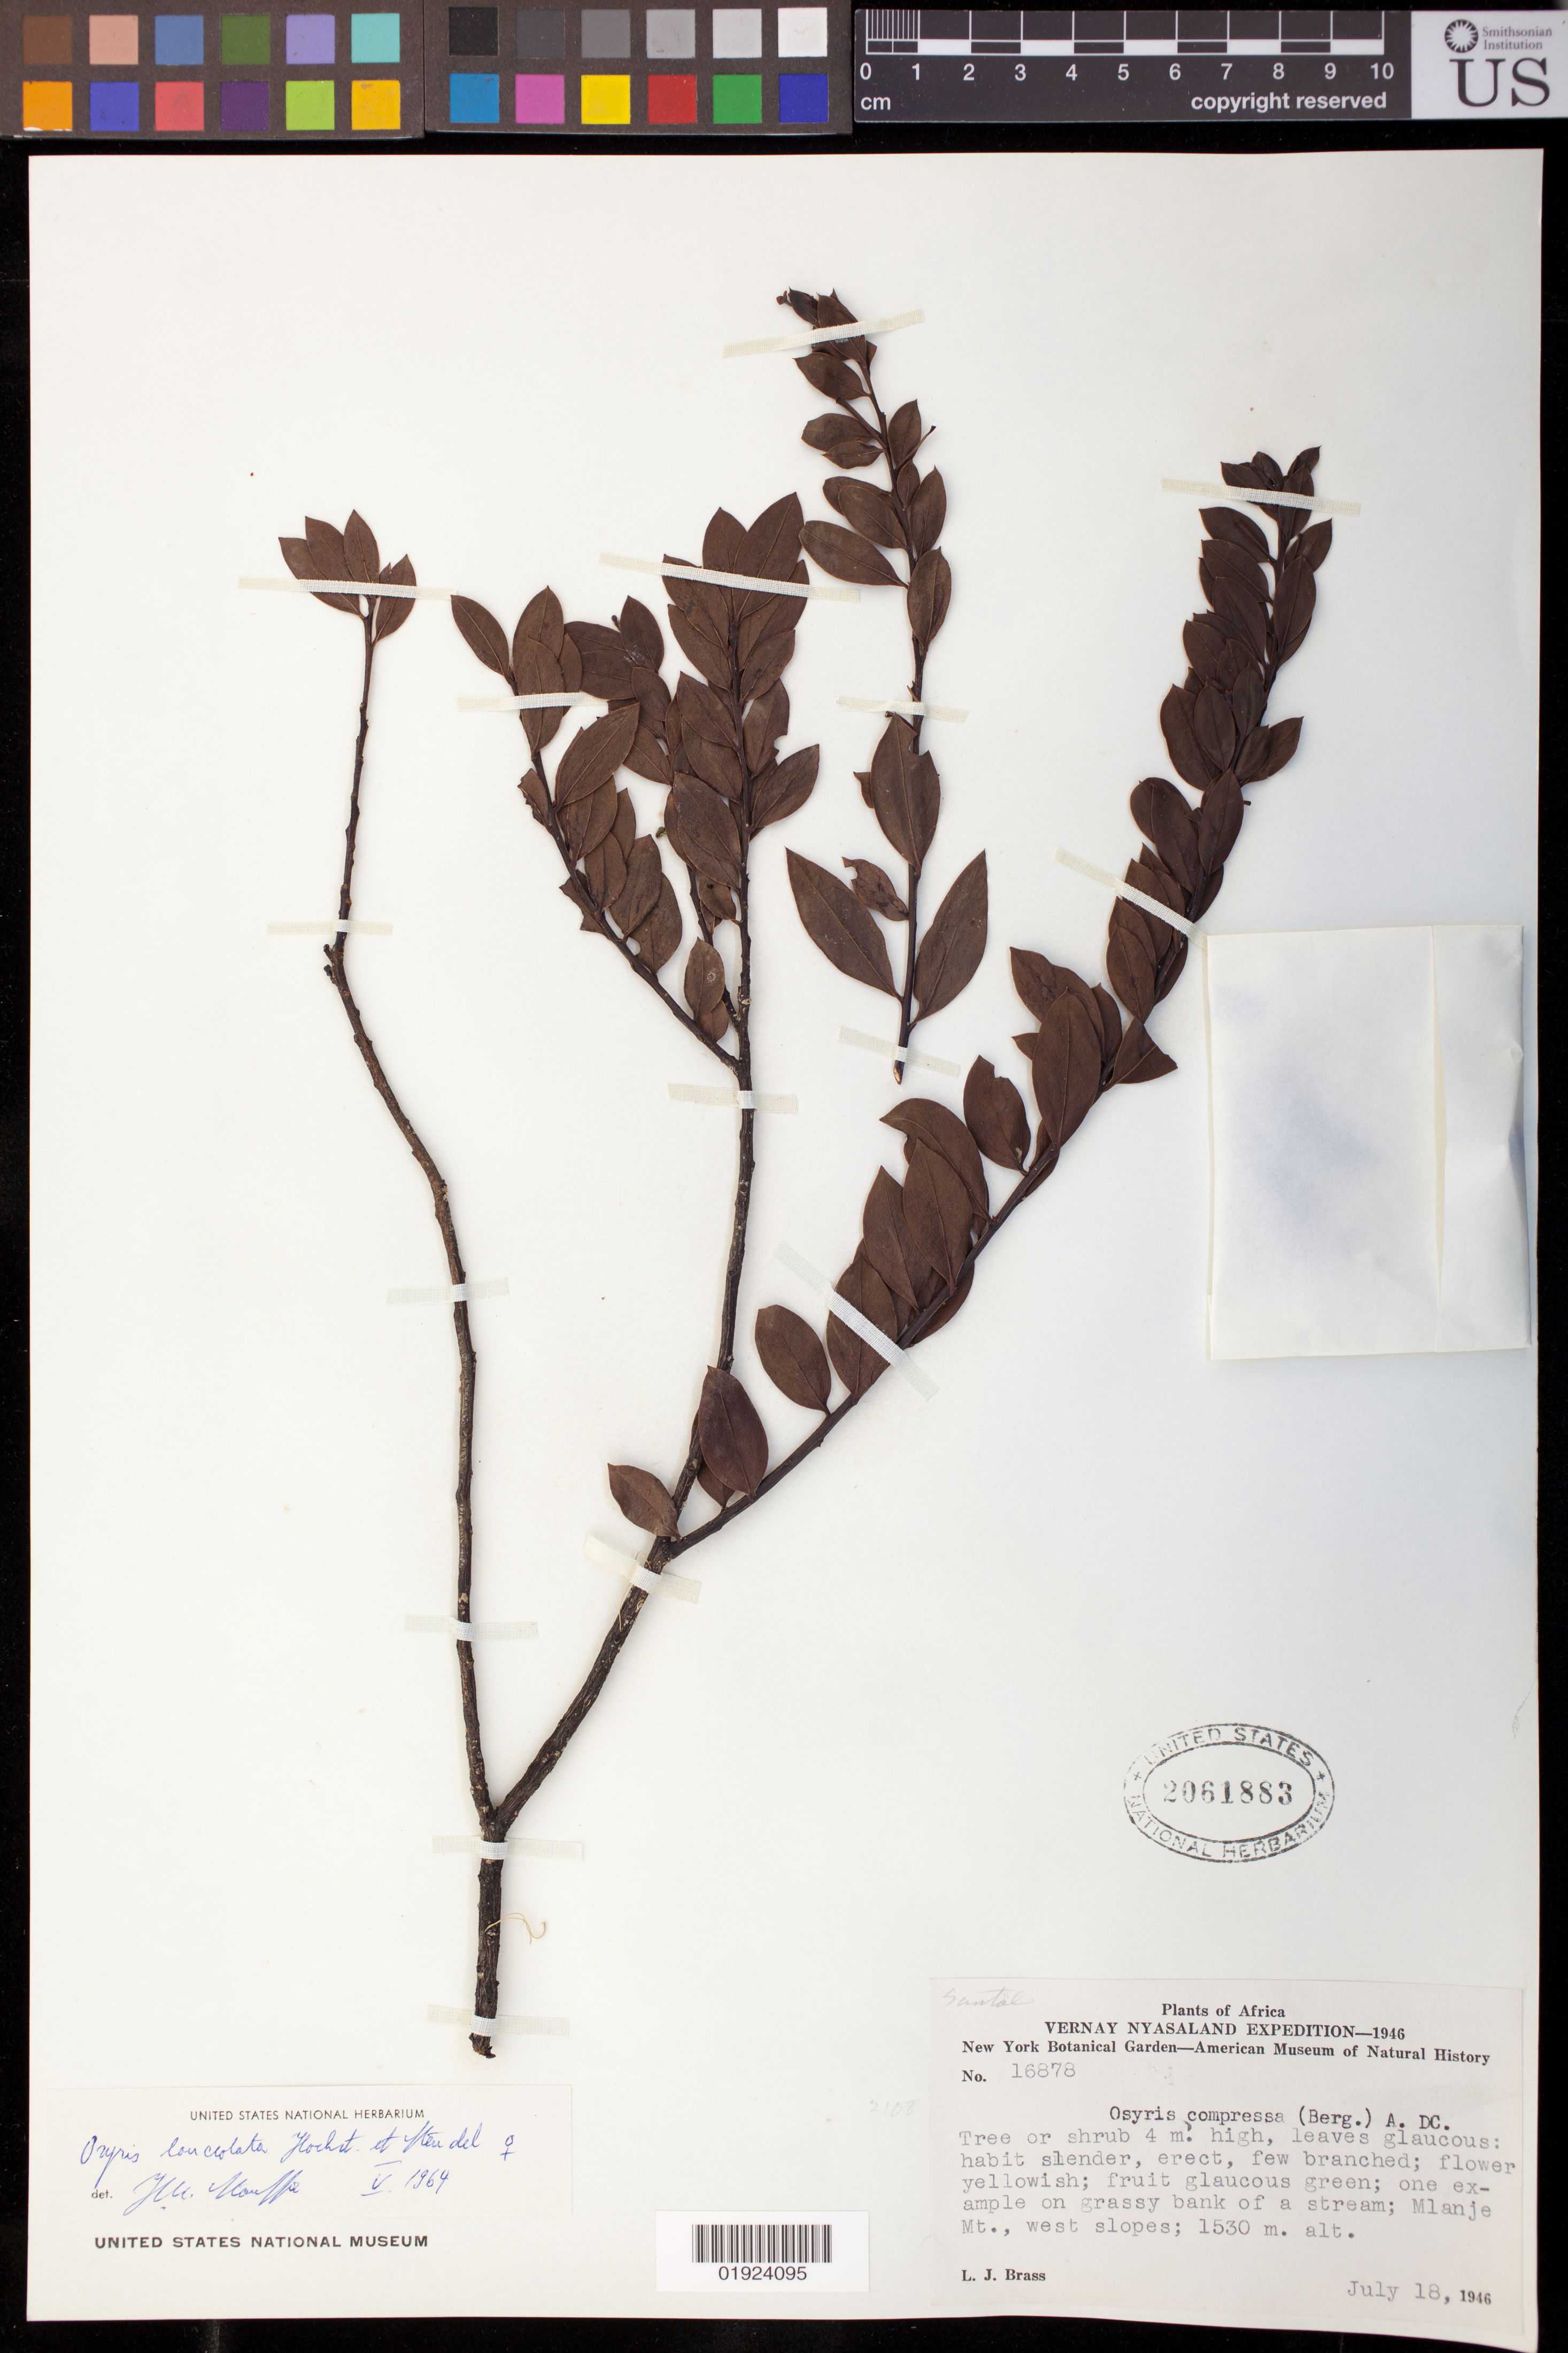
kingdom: Plantae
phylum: Tracheophyta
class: Magnoliopsida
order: Santalales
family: Santalaceae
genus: Osyris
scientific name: Osyris quadripartita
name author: Salzm. ex Decne.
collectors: L. J. Brass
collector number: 16878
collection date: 1946-07-18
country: Malawi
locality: Mlanje Mt., west slopes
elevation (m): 1530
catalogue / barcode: US 2061883